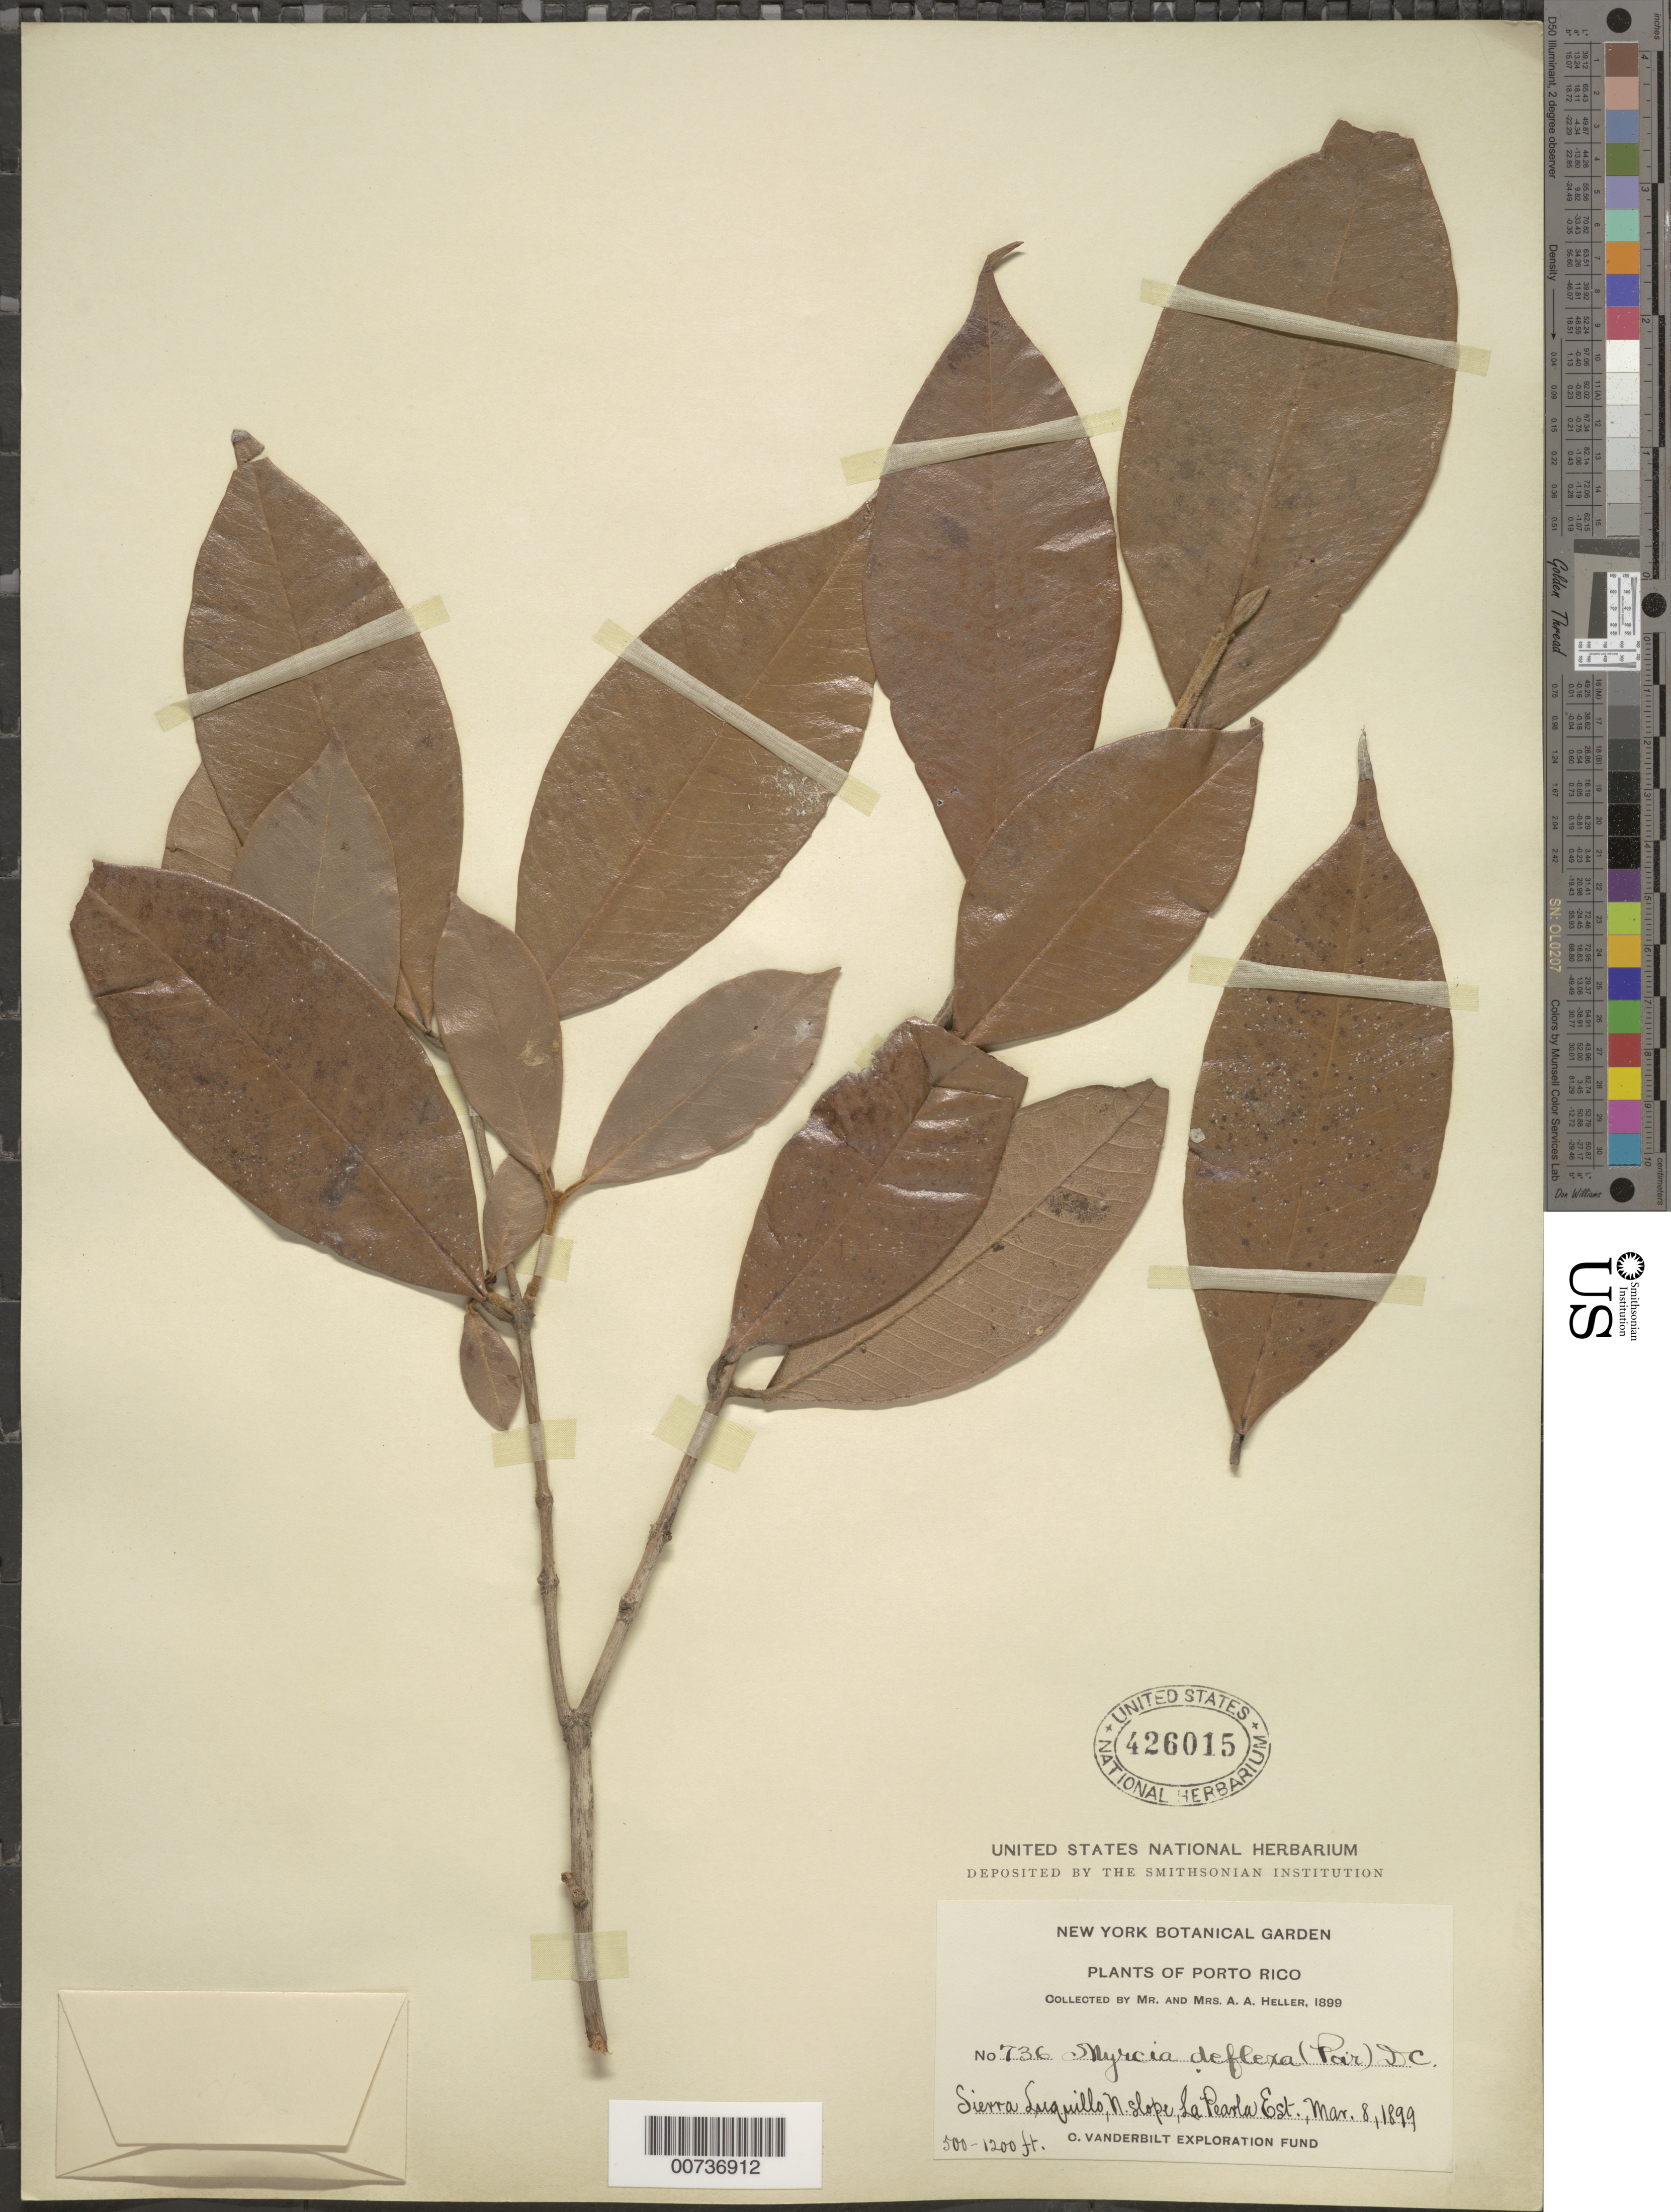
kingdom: Plantae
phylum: Tracheophyta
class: Magnoliopsida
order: Myrtales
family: Myrtaceae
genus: Myrcia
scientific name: Myrcia deflexa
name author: (Poir.) DC.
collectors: A. A. Heller & E. G. Heller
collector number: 736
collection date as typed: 08 Mar 1899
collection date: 1899-03-08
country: Puerto Rico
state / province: Luquillo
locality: Sierra de Luquillo, N slope La Pearla Est.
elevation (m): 152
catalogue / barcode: US 426015